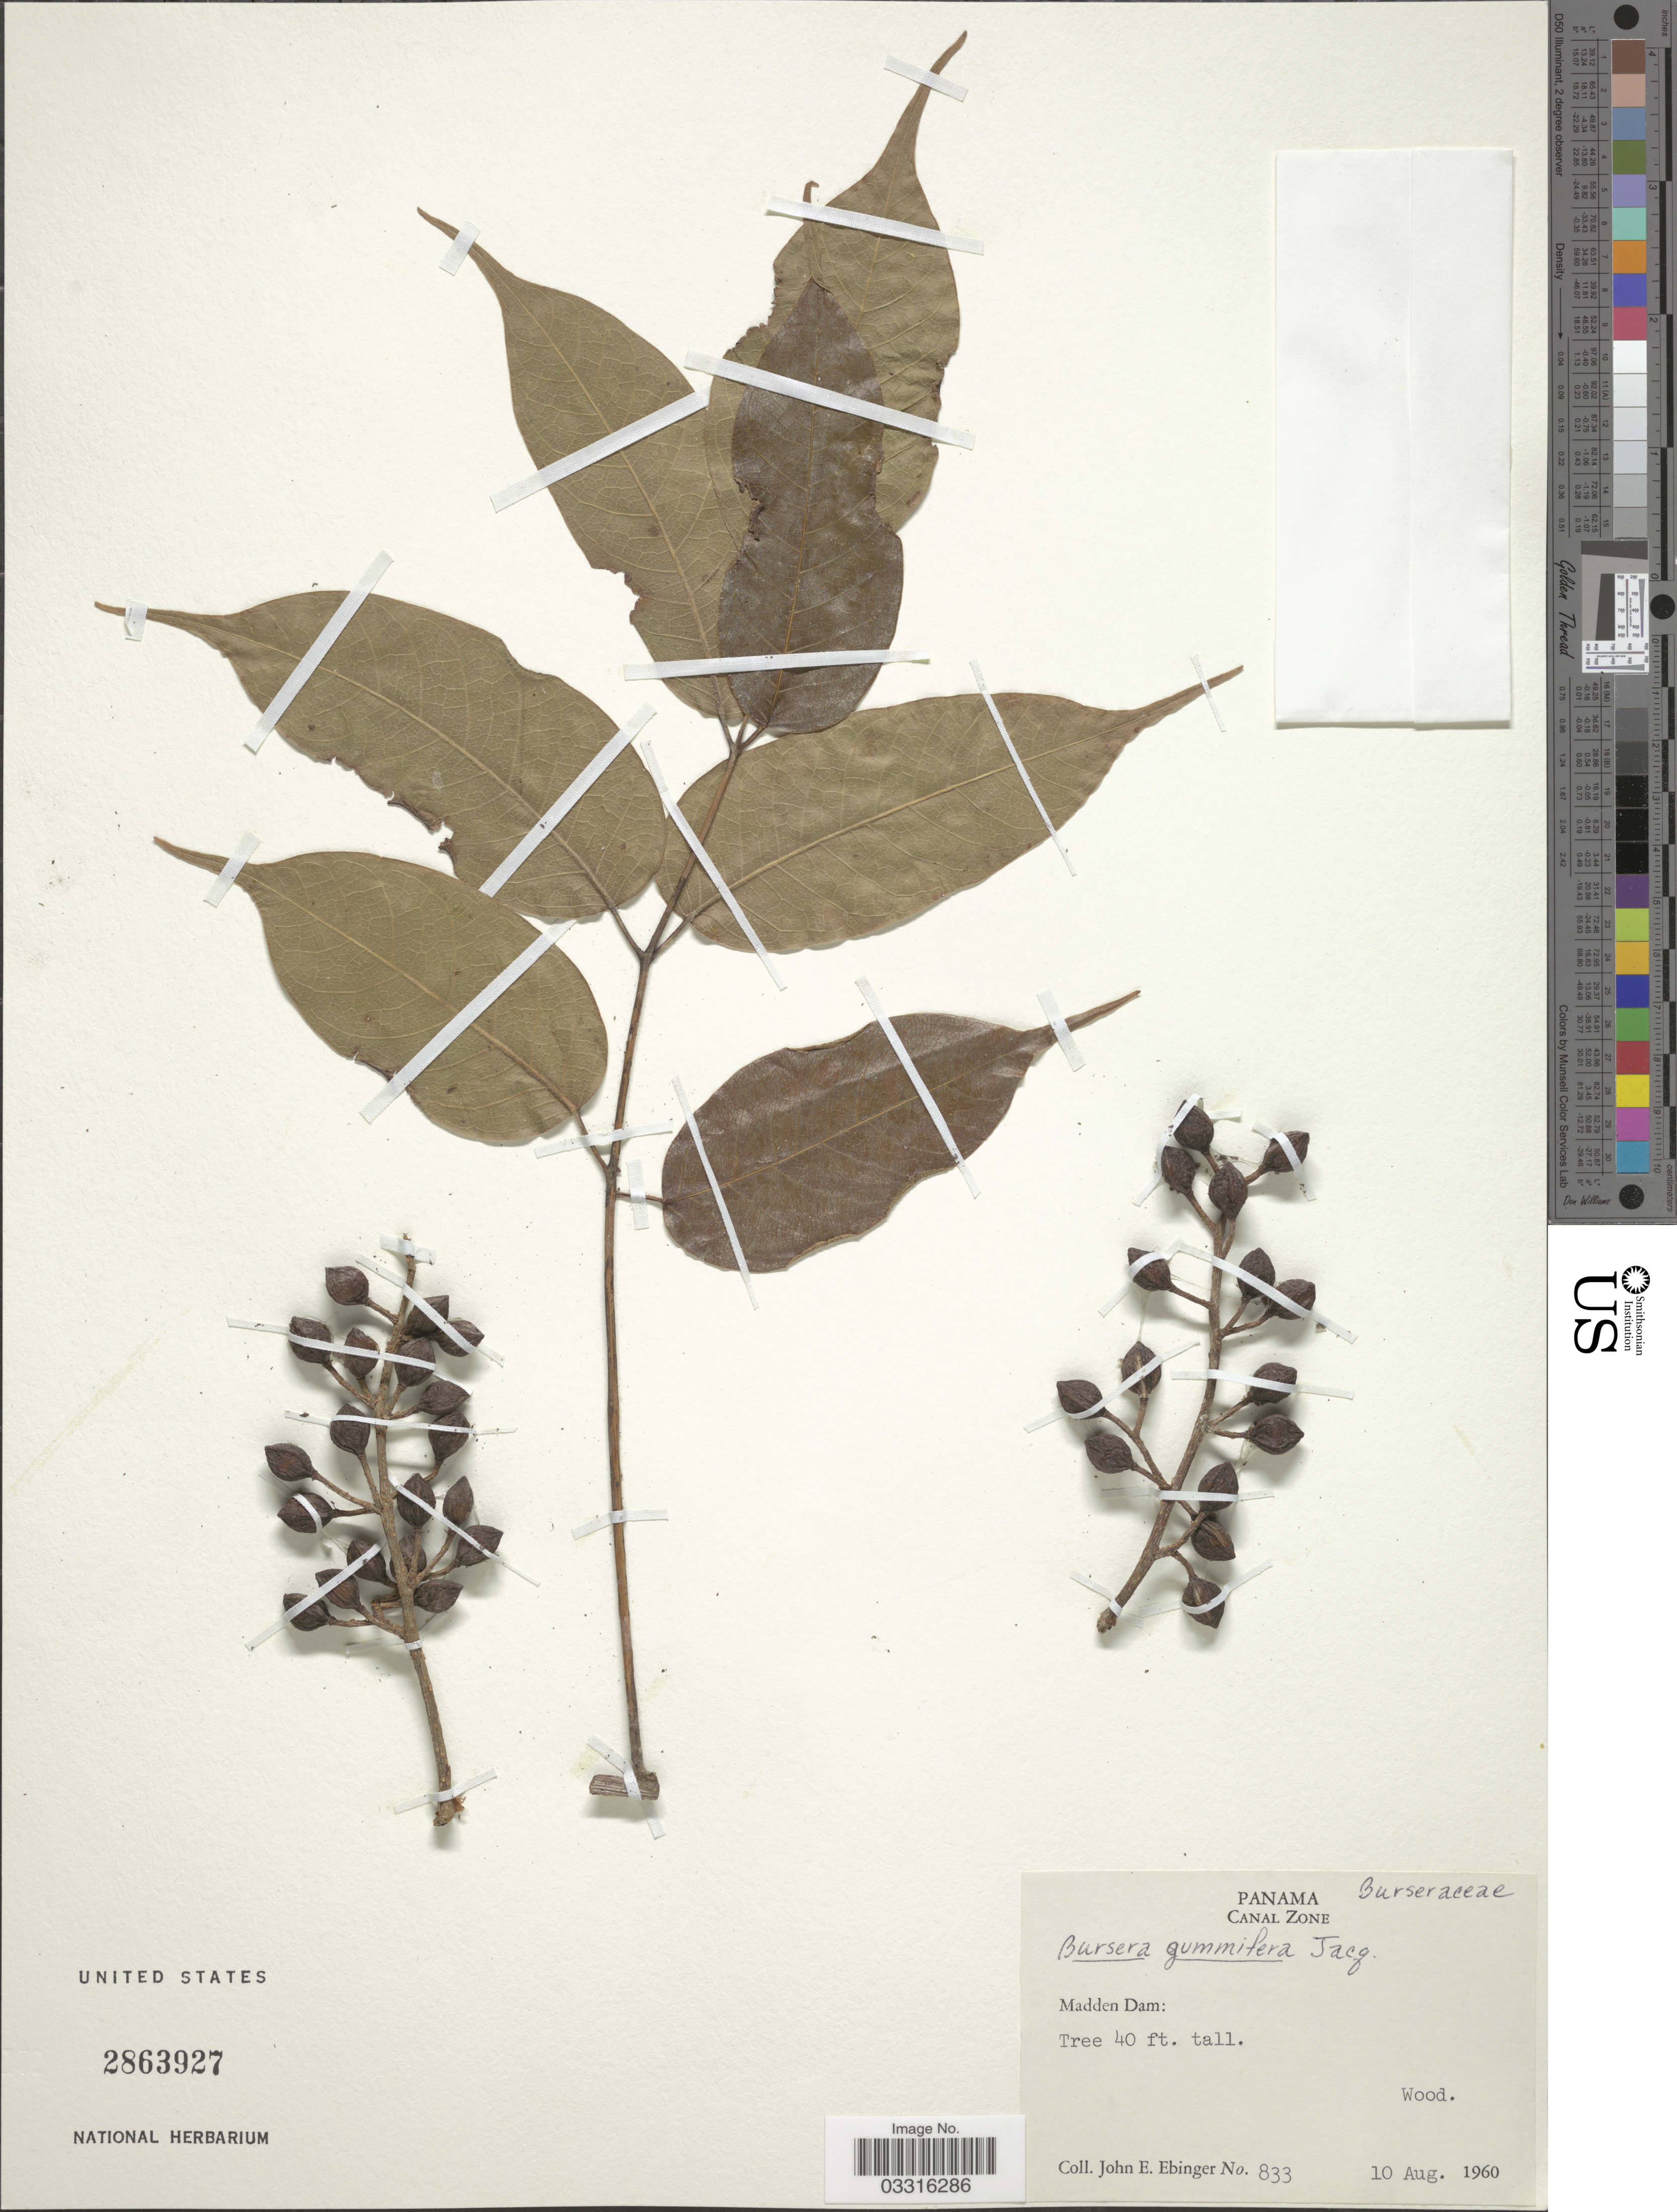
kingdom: Plantae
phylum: Tracheophyta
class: Magnoliopsida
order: Sapindales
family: Burseraceae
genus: Bursera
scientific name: Bursera gummifera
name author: L.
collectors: J. Ebinger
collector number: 833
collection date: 1960-08-10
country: Panama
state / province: Colón / Panamá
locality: Canal Zone, Madden Dam.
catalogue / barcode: US 2863927